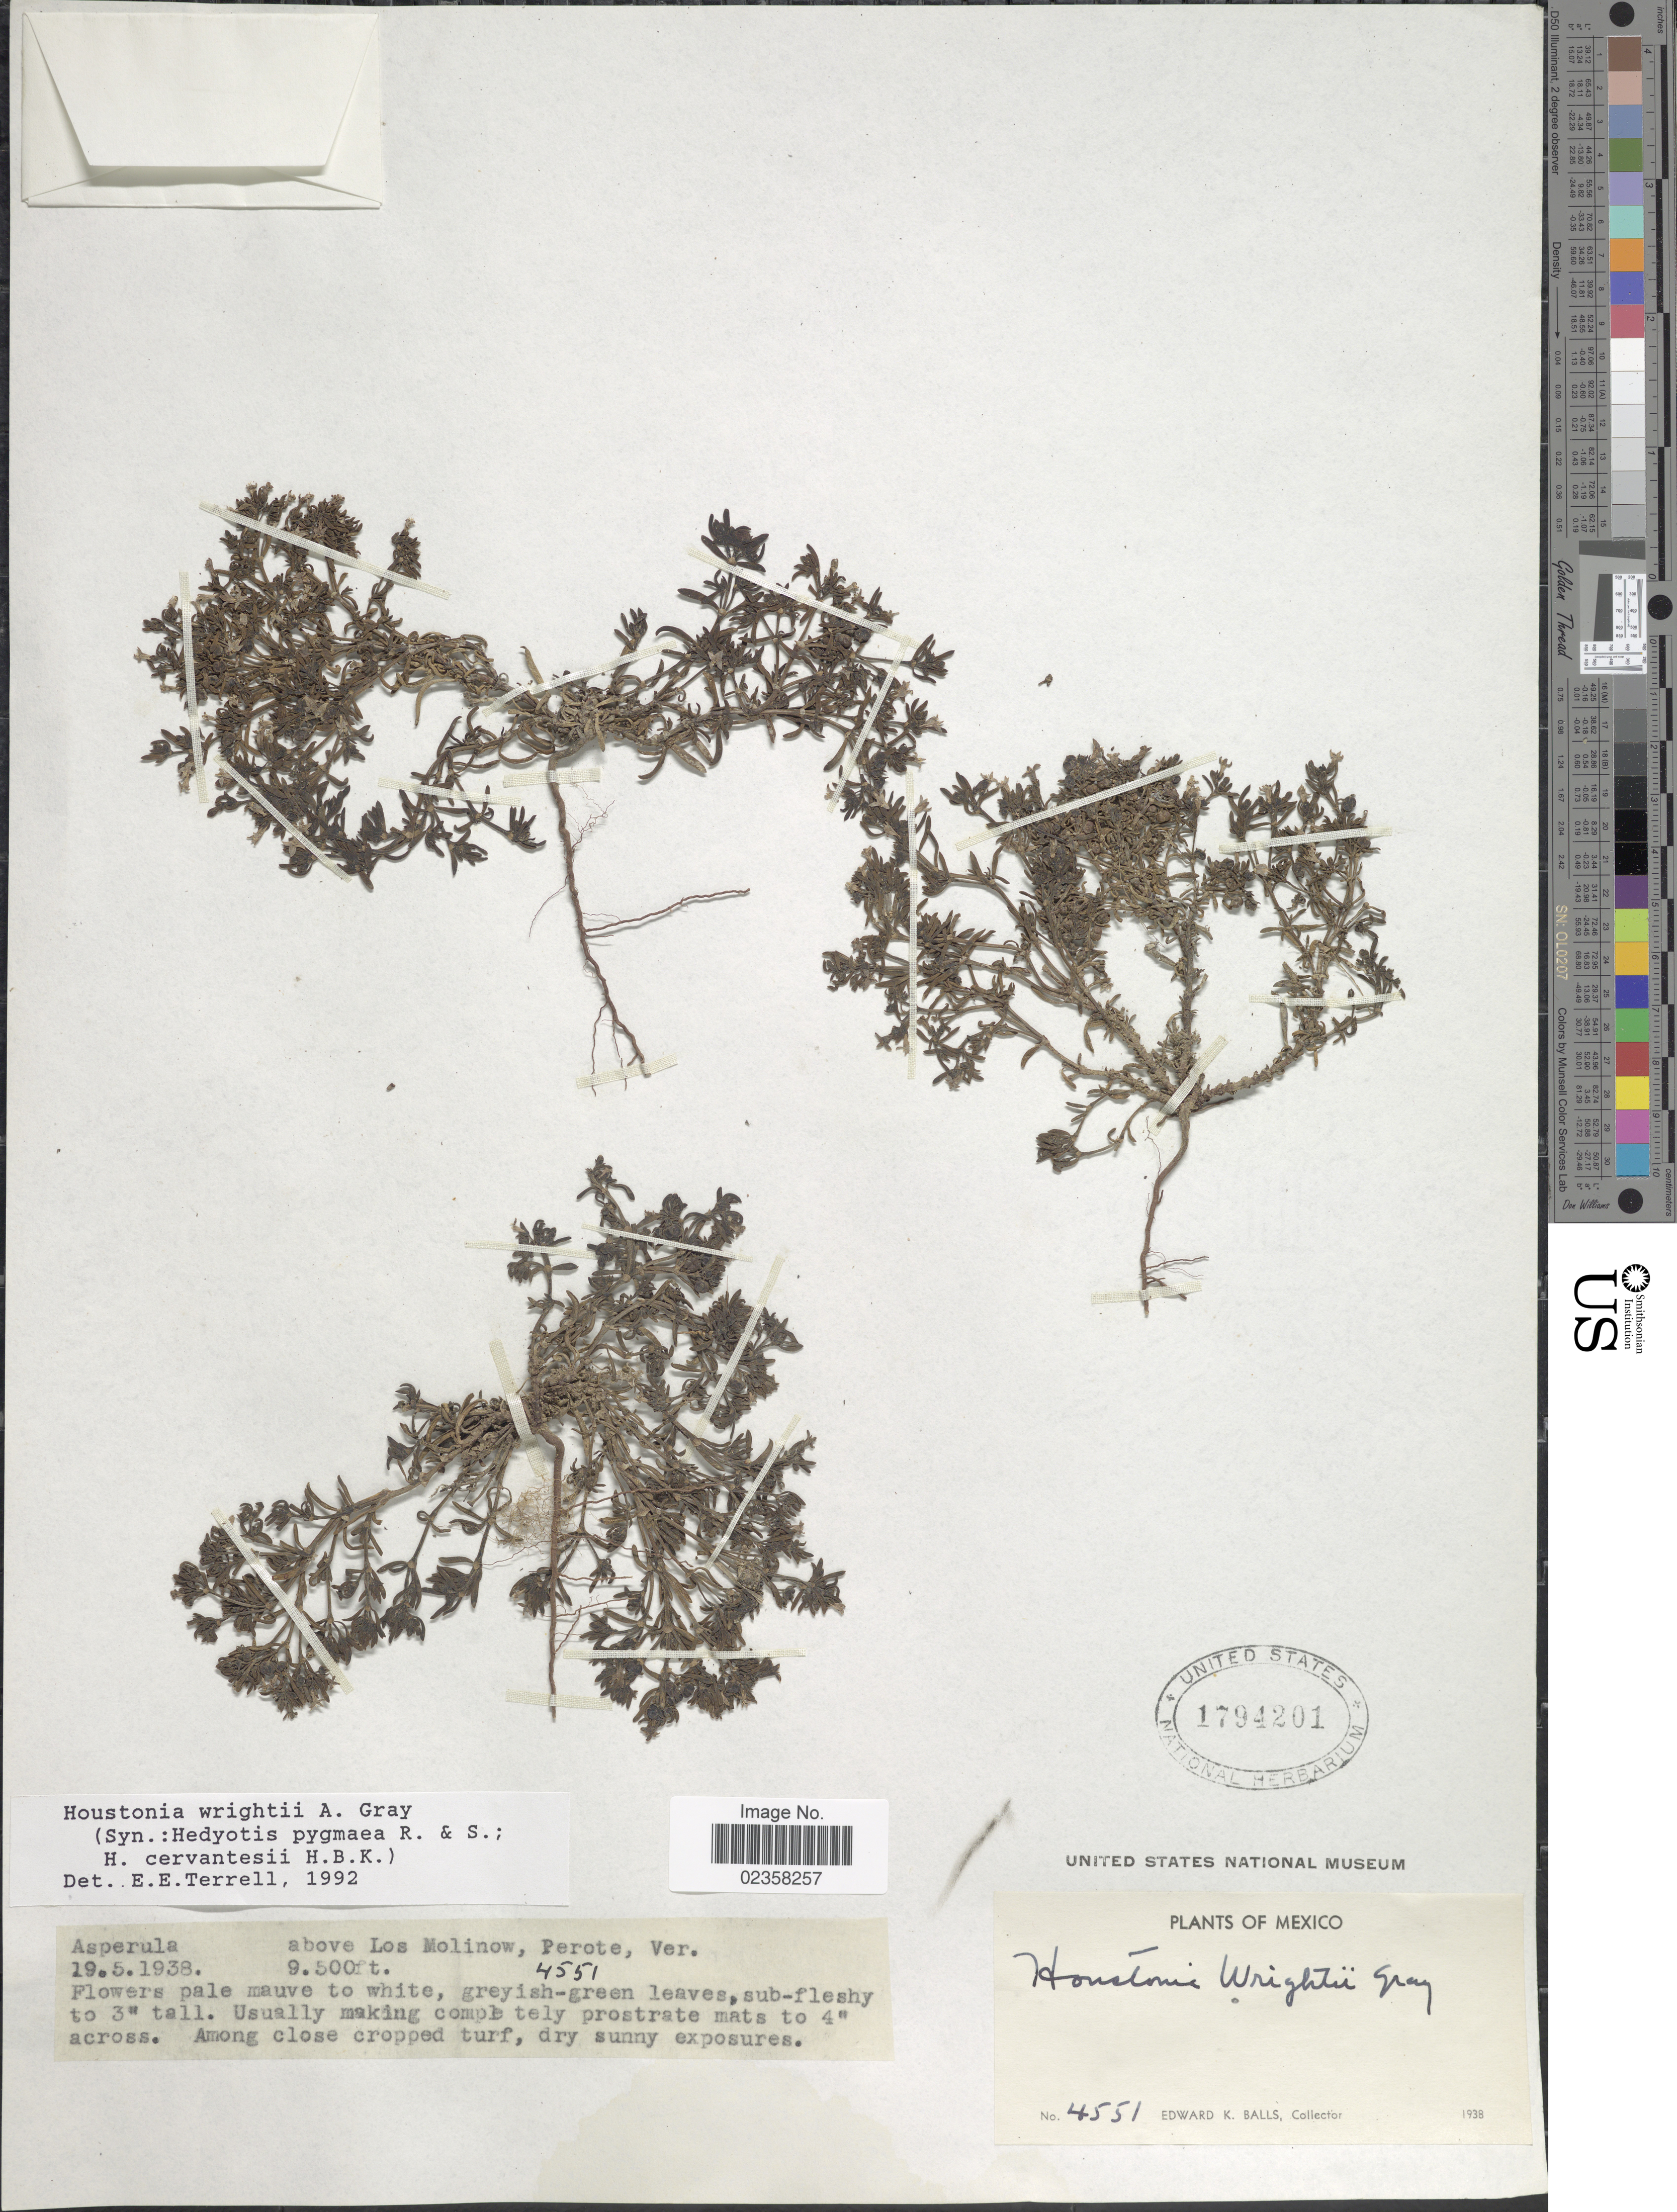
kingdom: Plantae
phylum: Tracheophyta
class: Magnoliopsida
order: Gentianales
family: Rubiaceae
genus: Houstonia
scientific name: Houstonia wrightii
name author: (A. Gray) A. Gray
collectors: E. K. Balls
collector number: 4551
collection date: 1938-05-19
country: Mexico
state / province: Veracruz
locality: Above Los Molinow, Perote, Ver.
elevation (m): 2896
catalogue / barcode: US 1794201